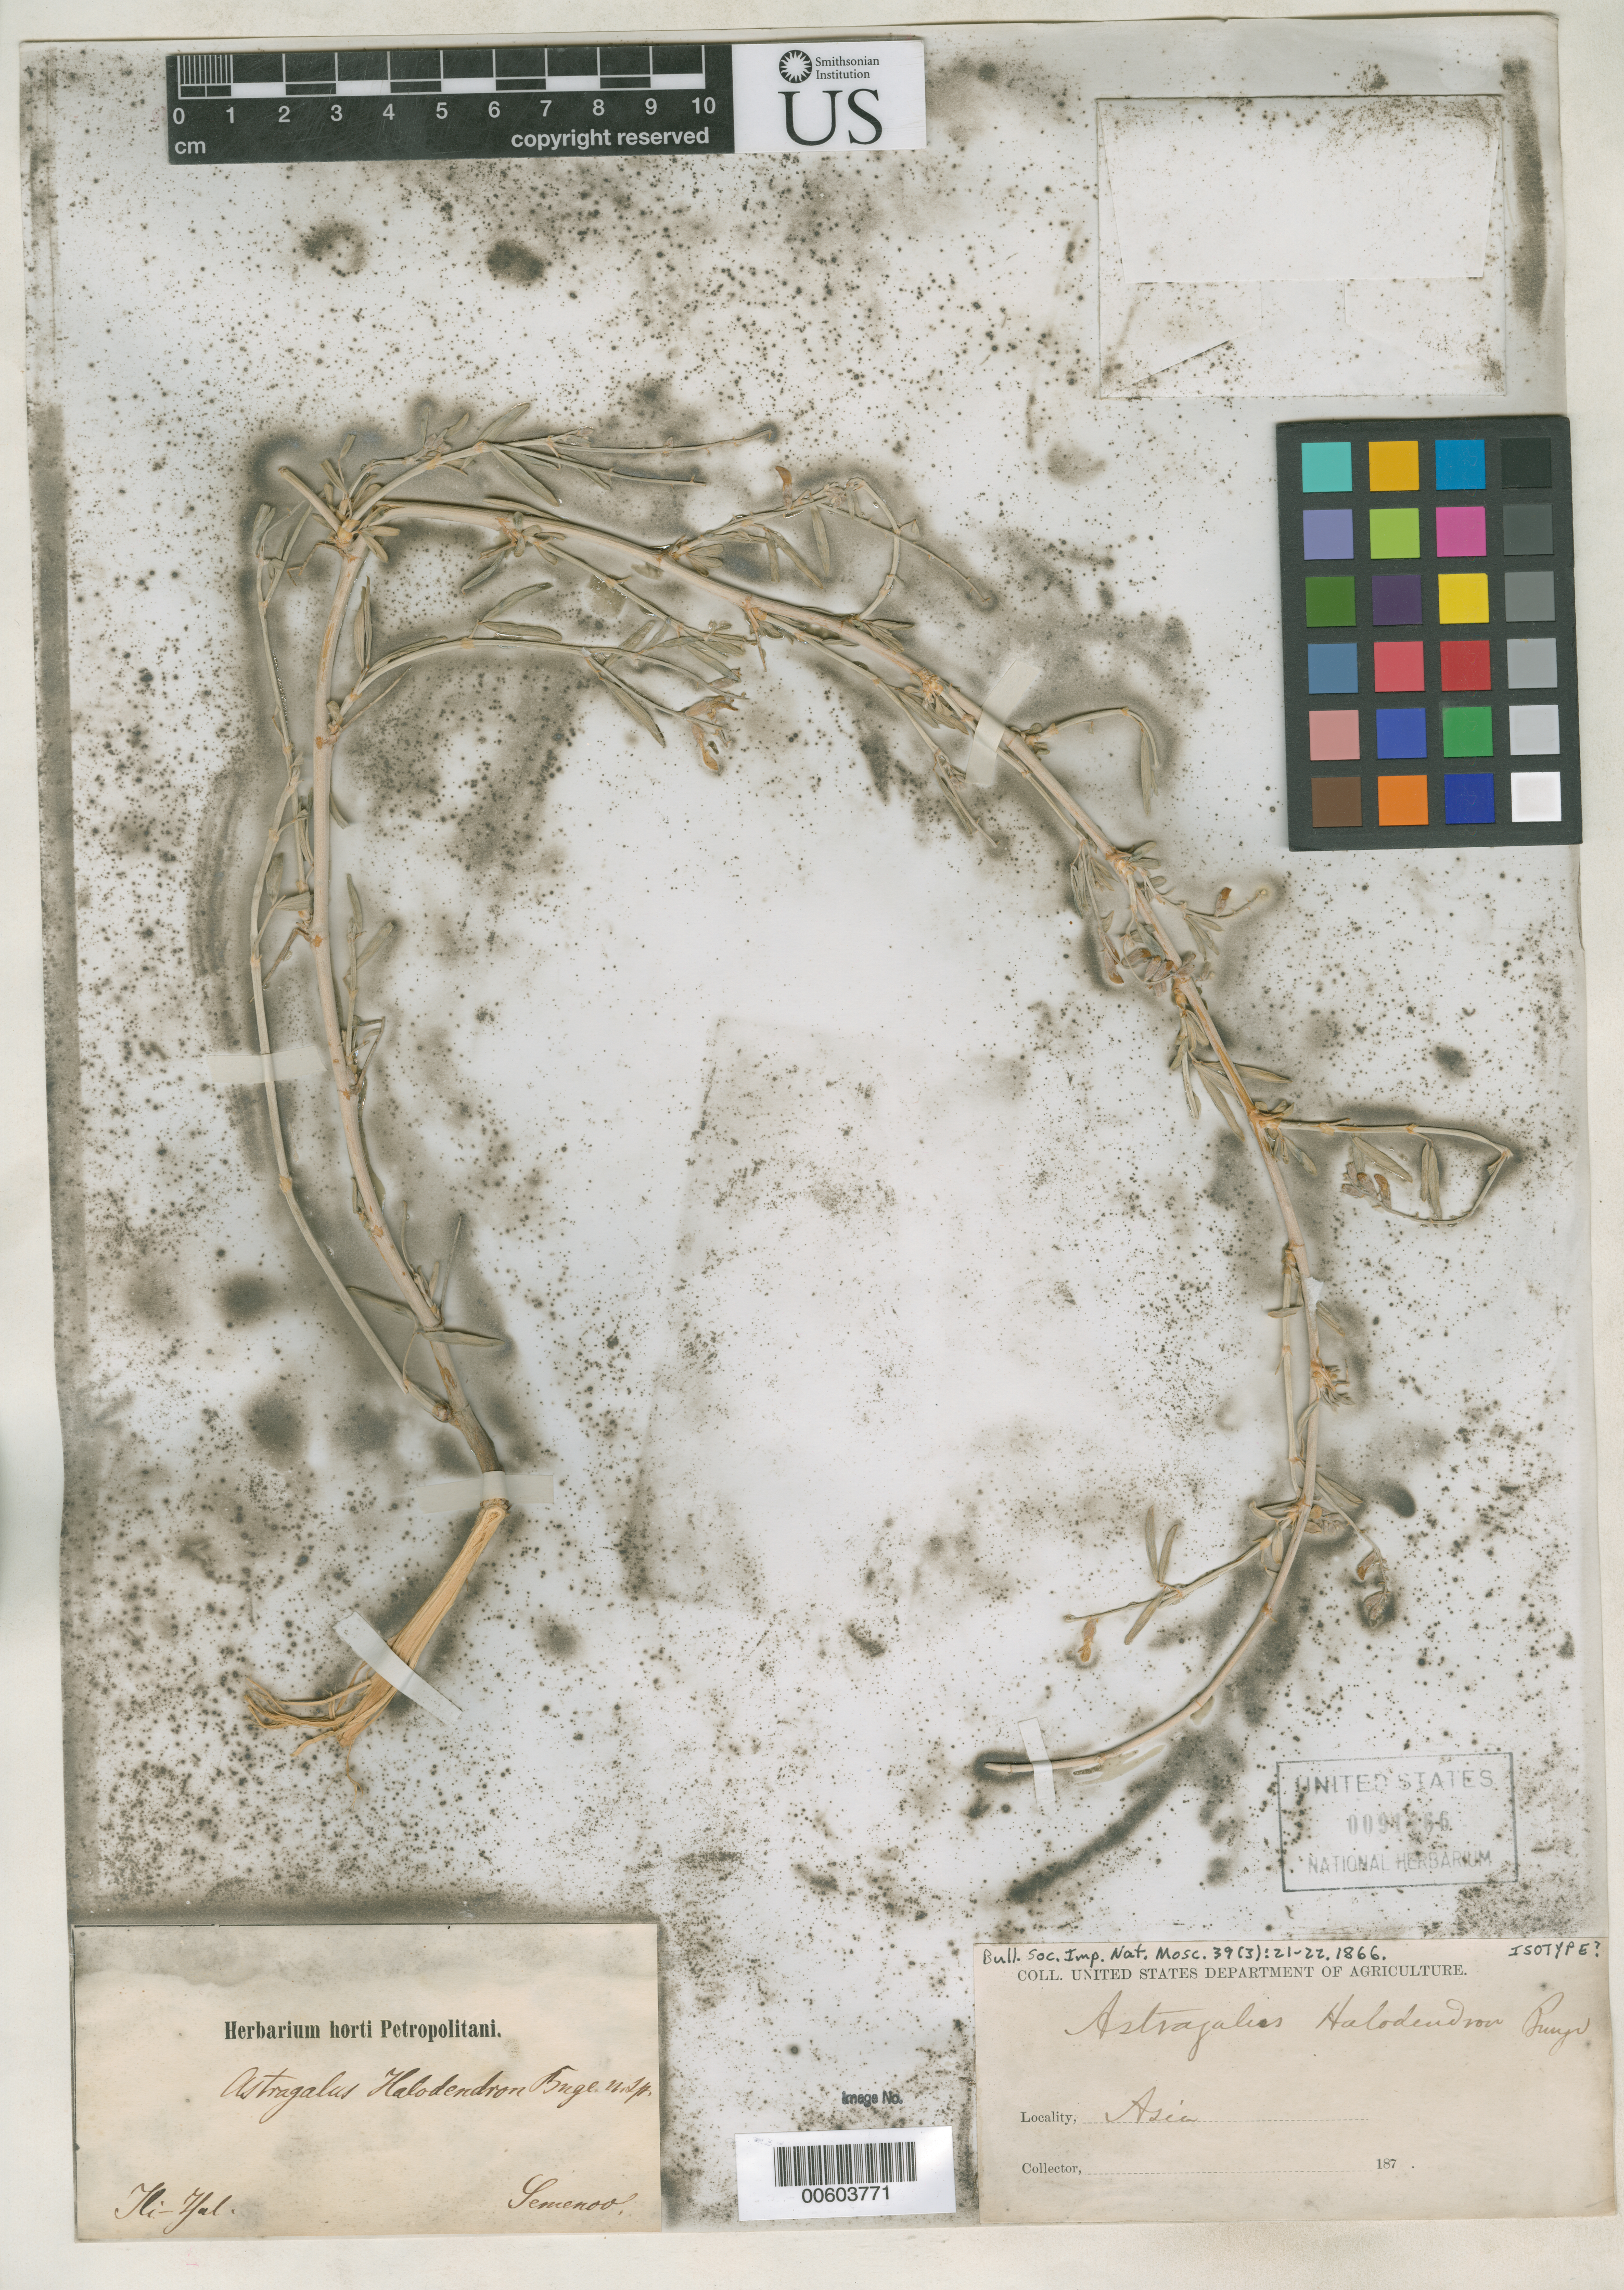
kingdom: Plantae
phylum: Tracheophyta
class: Magnoliopsida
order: Fabales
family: Fabaceae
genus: Astragalus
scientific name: Astragalus halodendron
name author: Bunge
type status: Possible Isotype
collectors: P. P. Semenov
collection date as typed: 187-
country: Russian Federation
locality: Ili Yal.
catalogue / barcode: US 91766